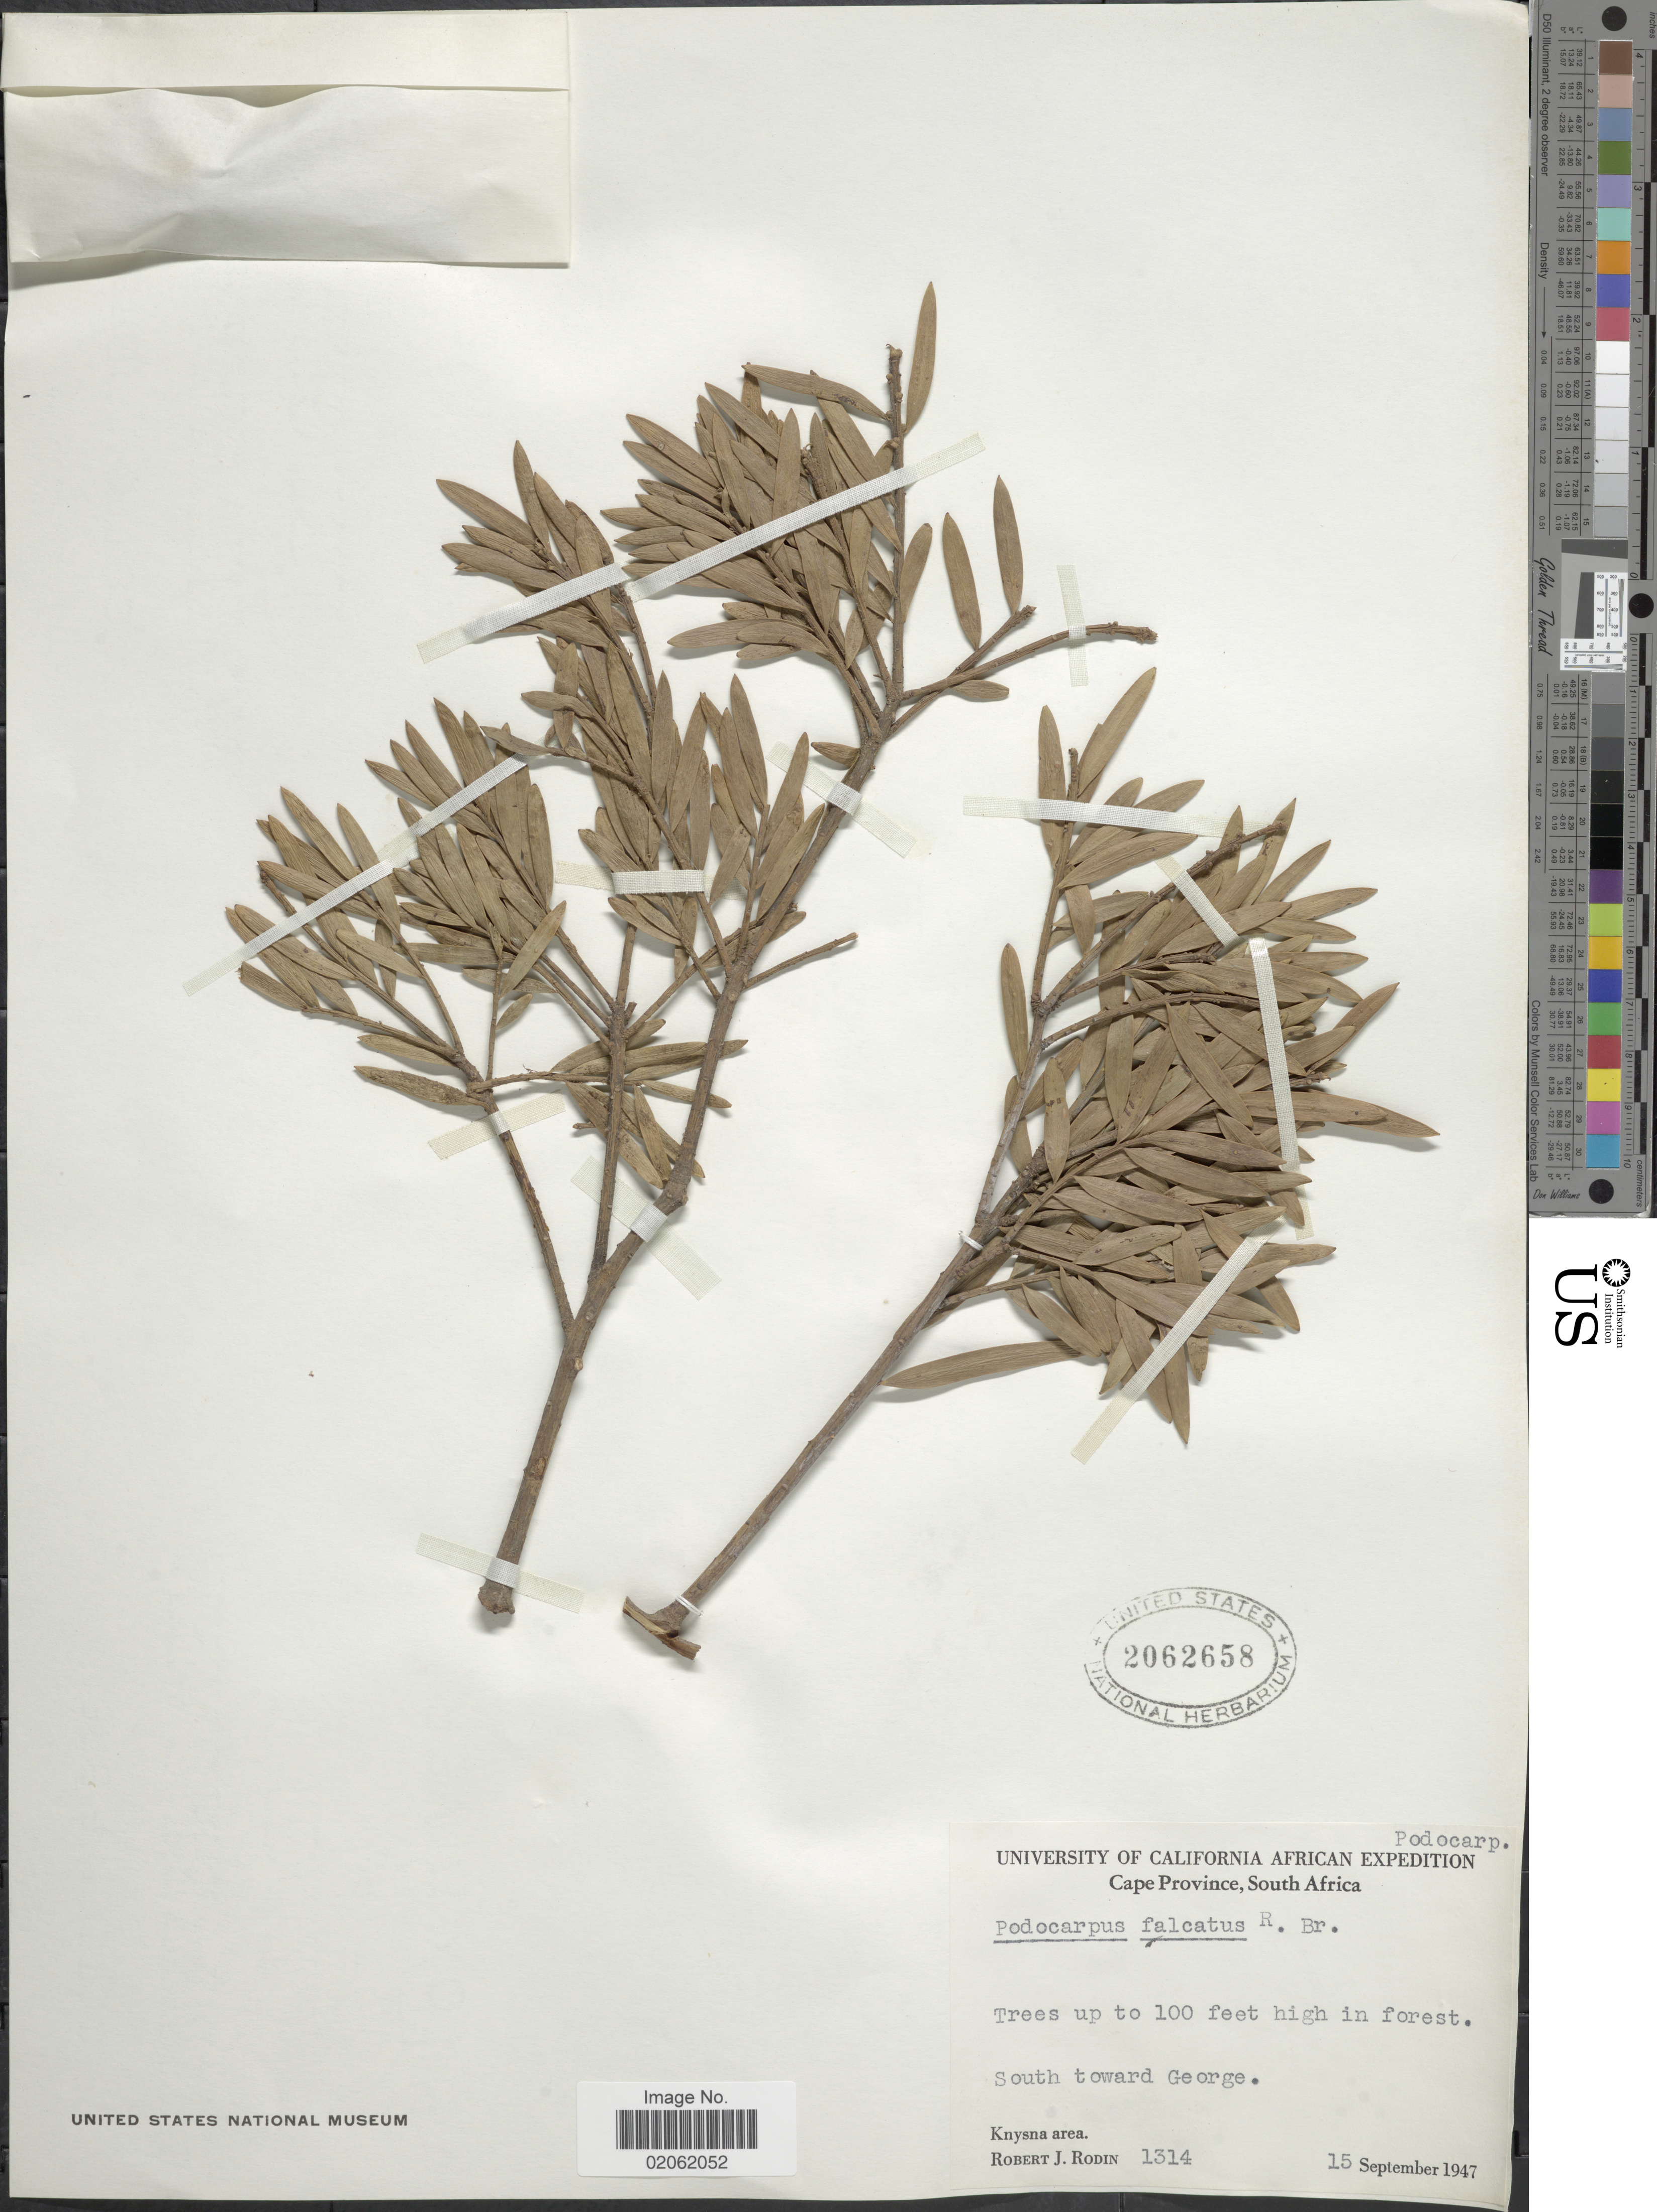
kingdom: Plantae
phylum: Tracheophyta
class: Pinopsida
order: Pinales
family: Podocarpaceae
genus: Podocarpus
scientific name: Podocarpus falcatus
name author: (Thunb.) Endl.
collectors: R. J. Rodin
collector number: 1314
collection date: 1947-09-15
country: South Africa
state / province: Western Cape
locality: South toward George, Knysna area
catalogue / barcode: US 2062658